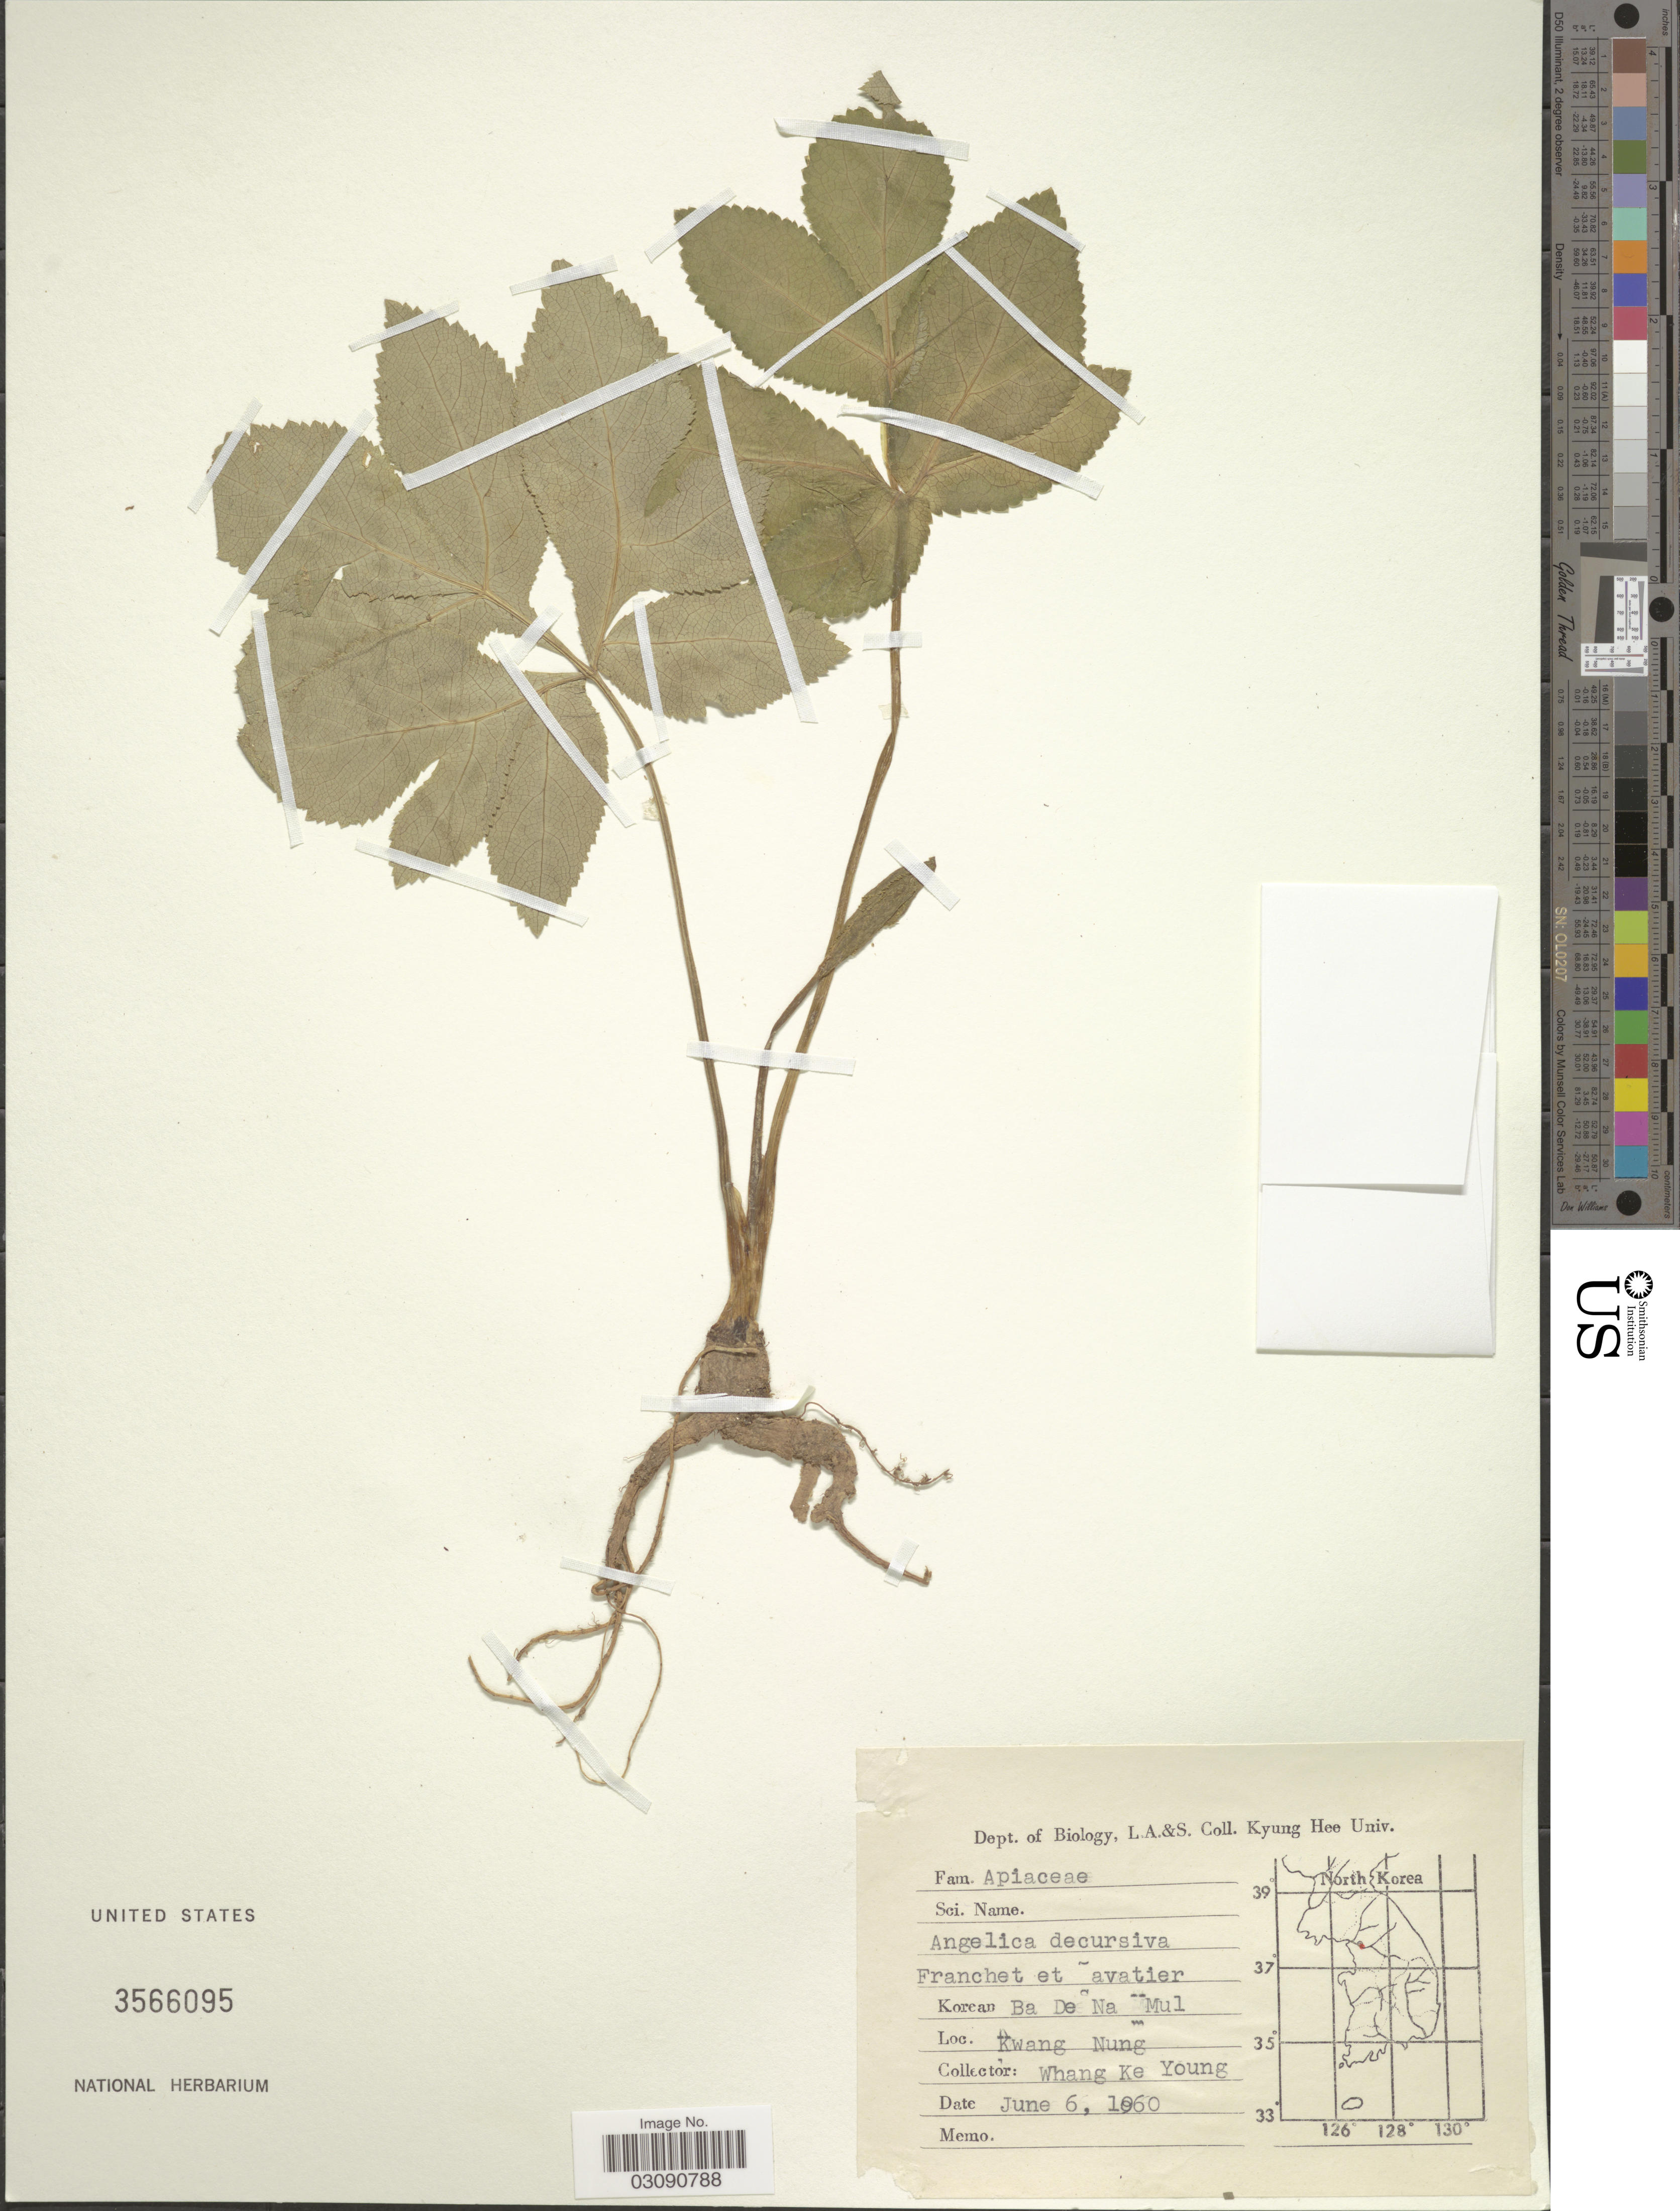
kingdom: Plantae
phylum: Tracheophyta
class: Magnoliopsida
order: Apiales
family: Apiaceae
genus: Angelica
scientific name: Angelica decursiva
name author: (Miq.) Franch. & Sav.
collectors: W. Young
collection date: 1960-06-06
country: South Korea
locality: Kwang Nung.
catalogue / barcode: US 3566095